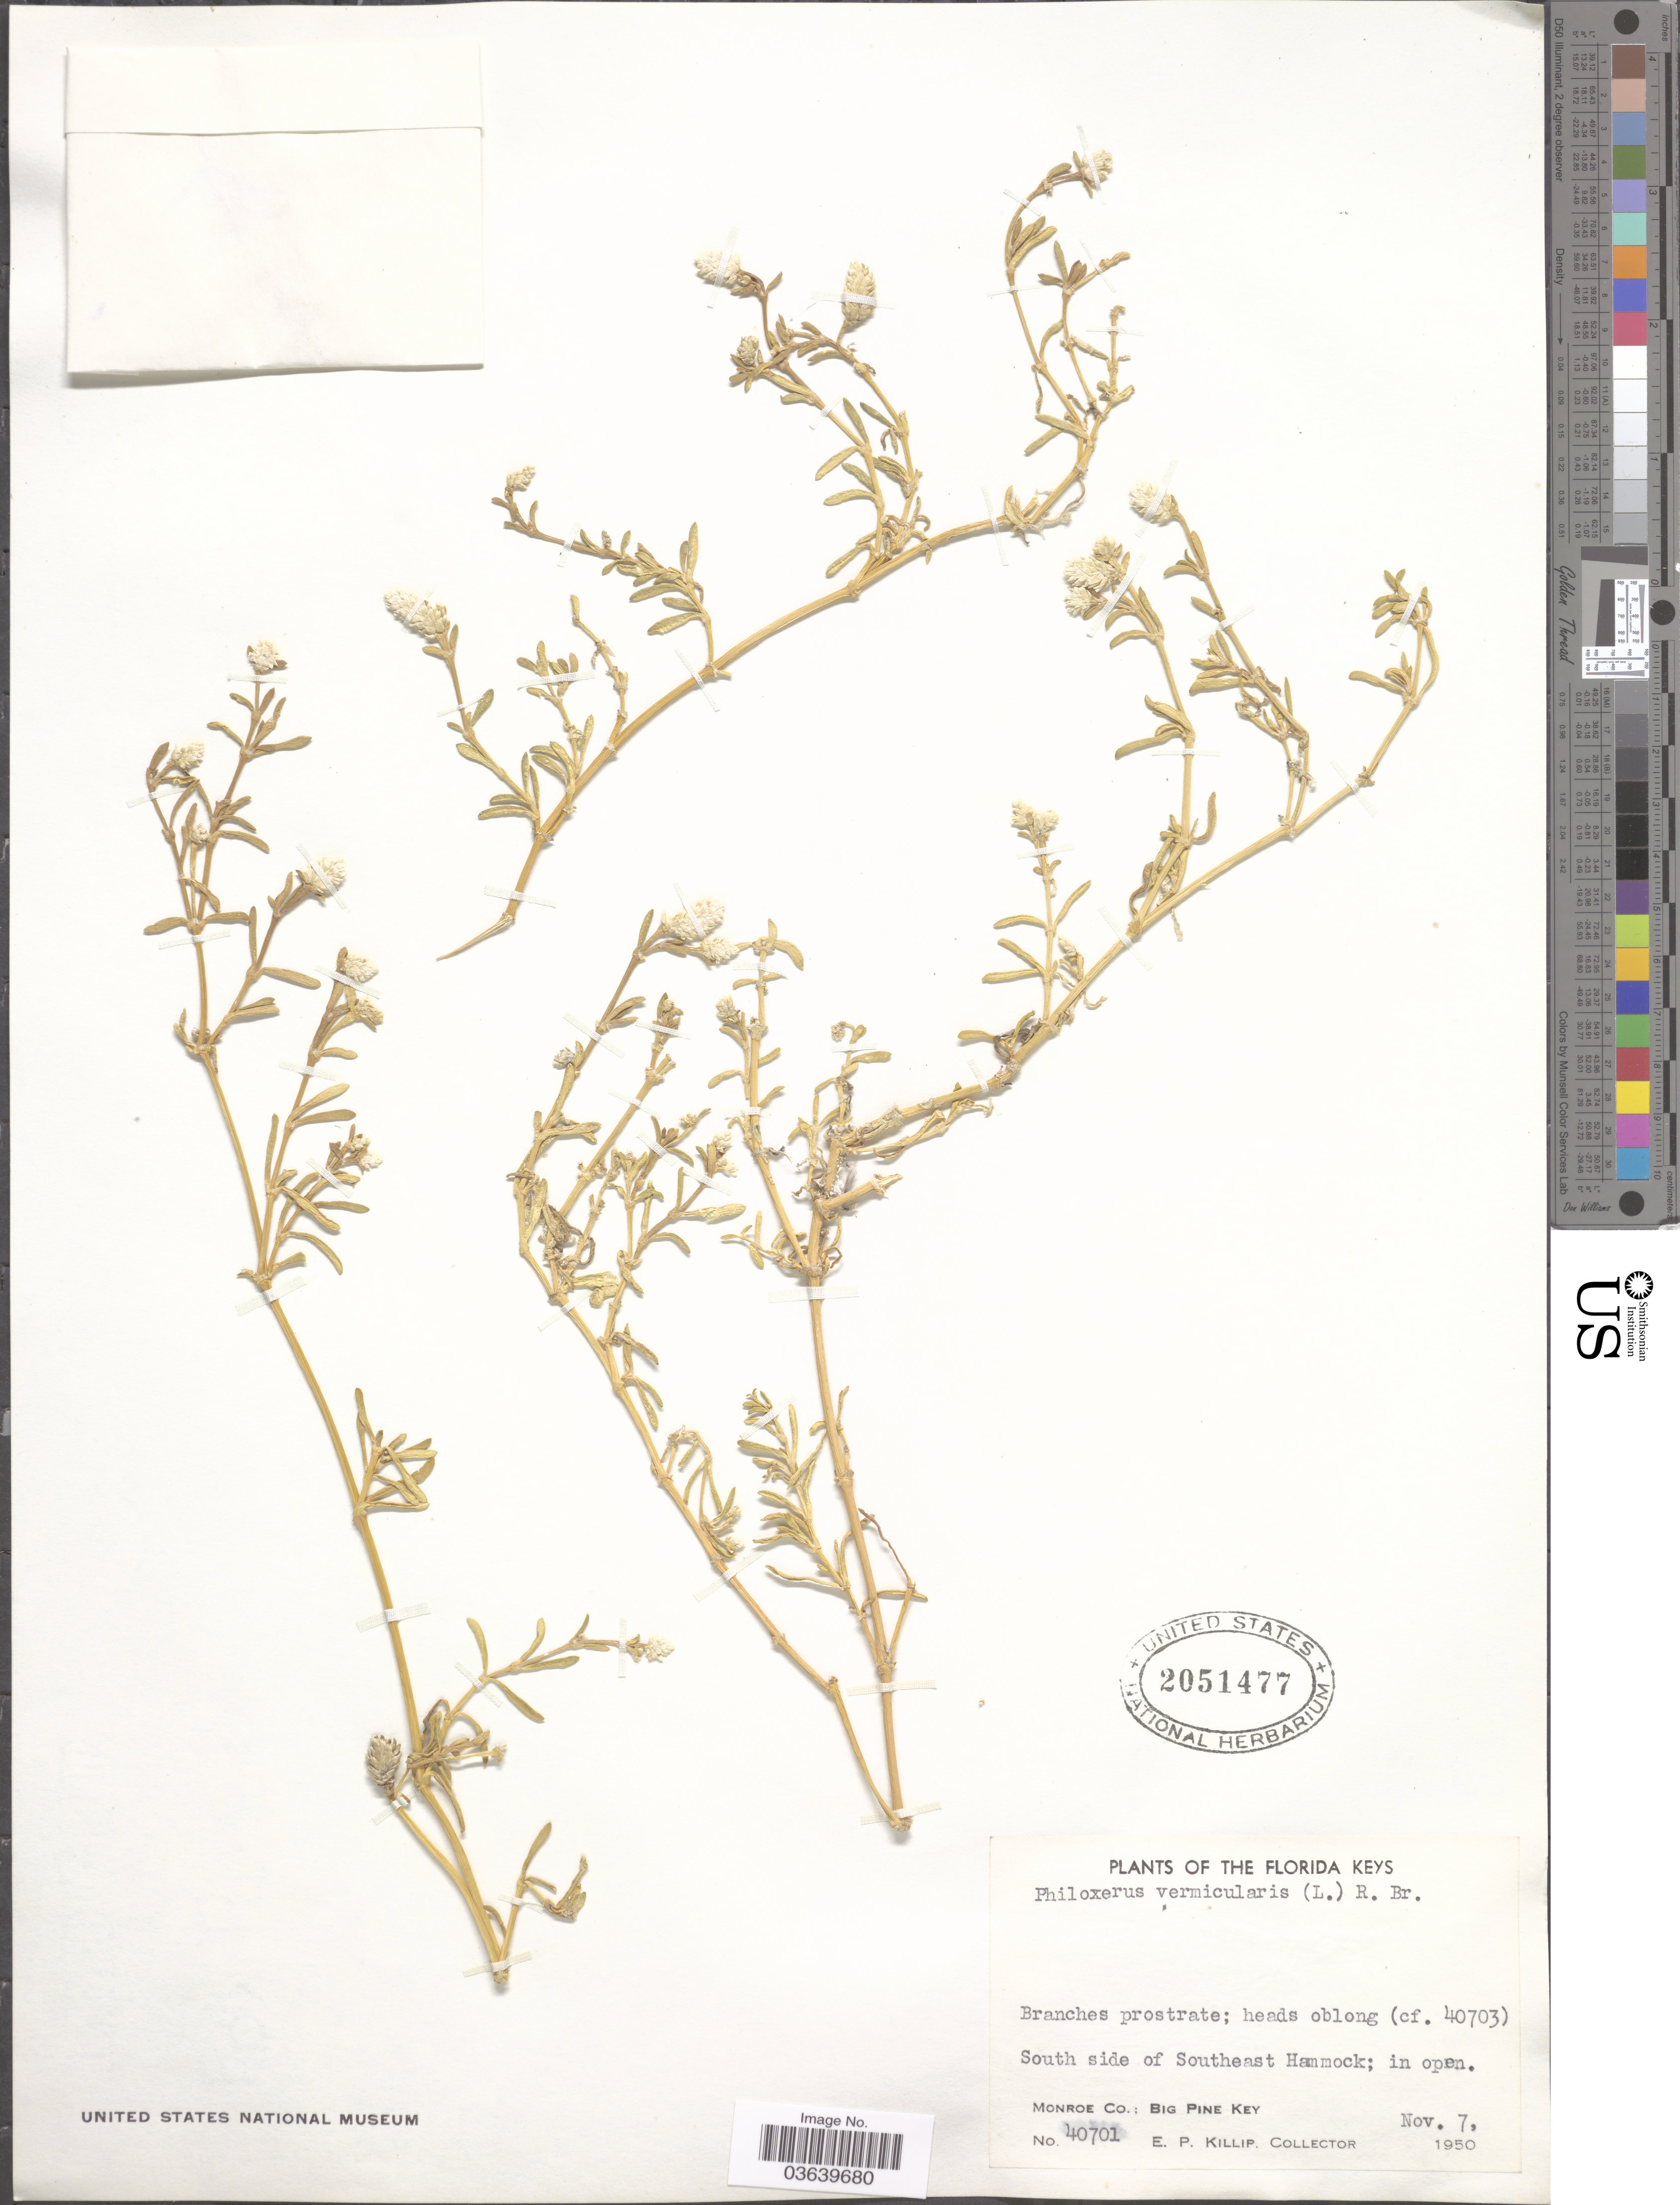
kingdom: Plantae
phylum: Tracheophyta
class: Magnoliopsida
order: Caryophyllales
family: Amaranthaceae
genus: Gomphrena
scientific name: Gomphrena vermicularis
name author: L.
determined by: Strong, Mark T., (BOT), Smithsonian Institution - National Museum of Natural History (UNITED STATES)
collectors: E. P. Killip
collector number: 40701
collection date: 1950-11-07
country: United States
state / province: Florida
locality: The Florida Keys, South side of Southeast Hammock. Monroe Co.; Big Pine Key.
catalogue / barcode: US 2051477